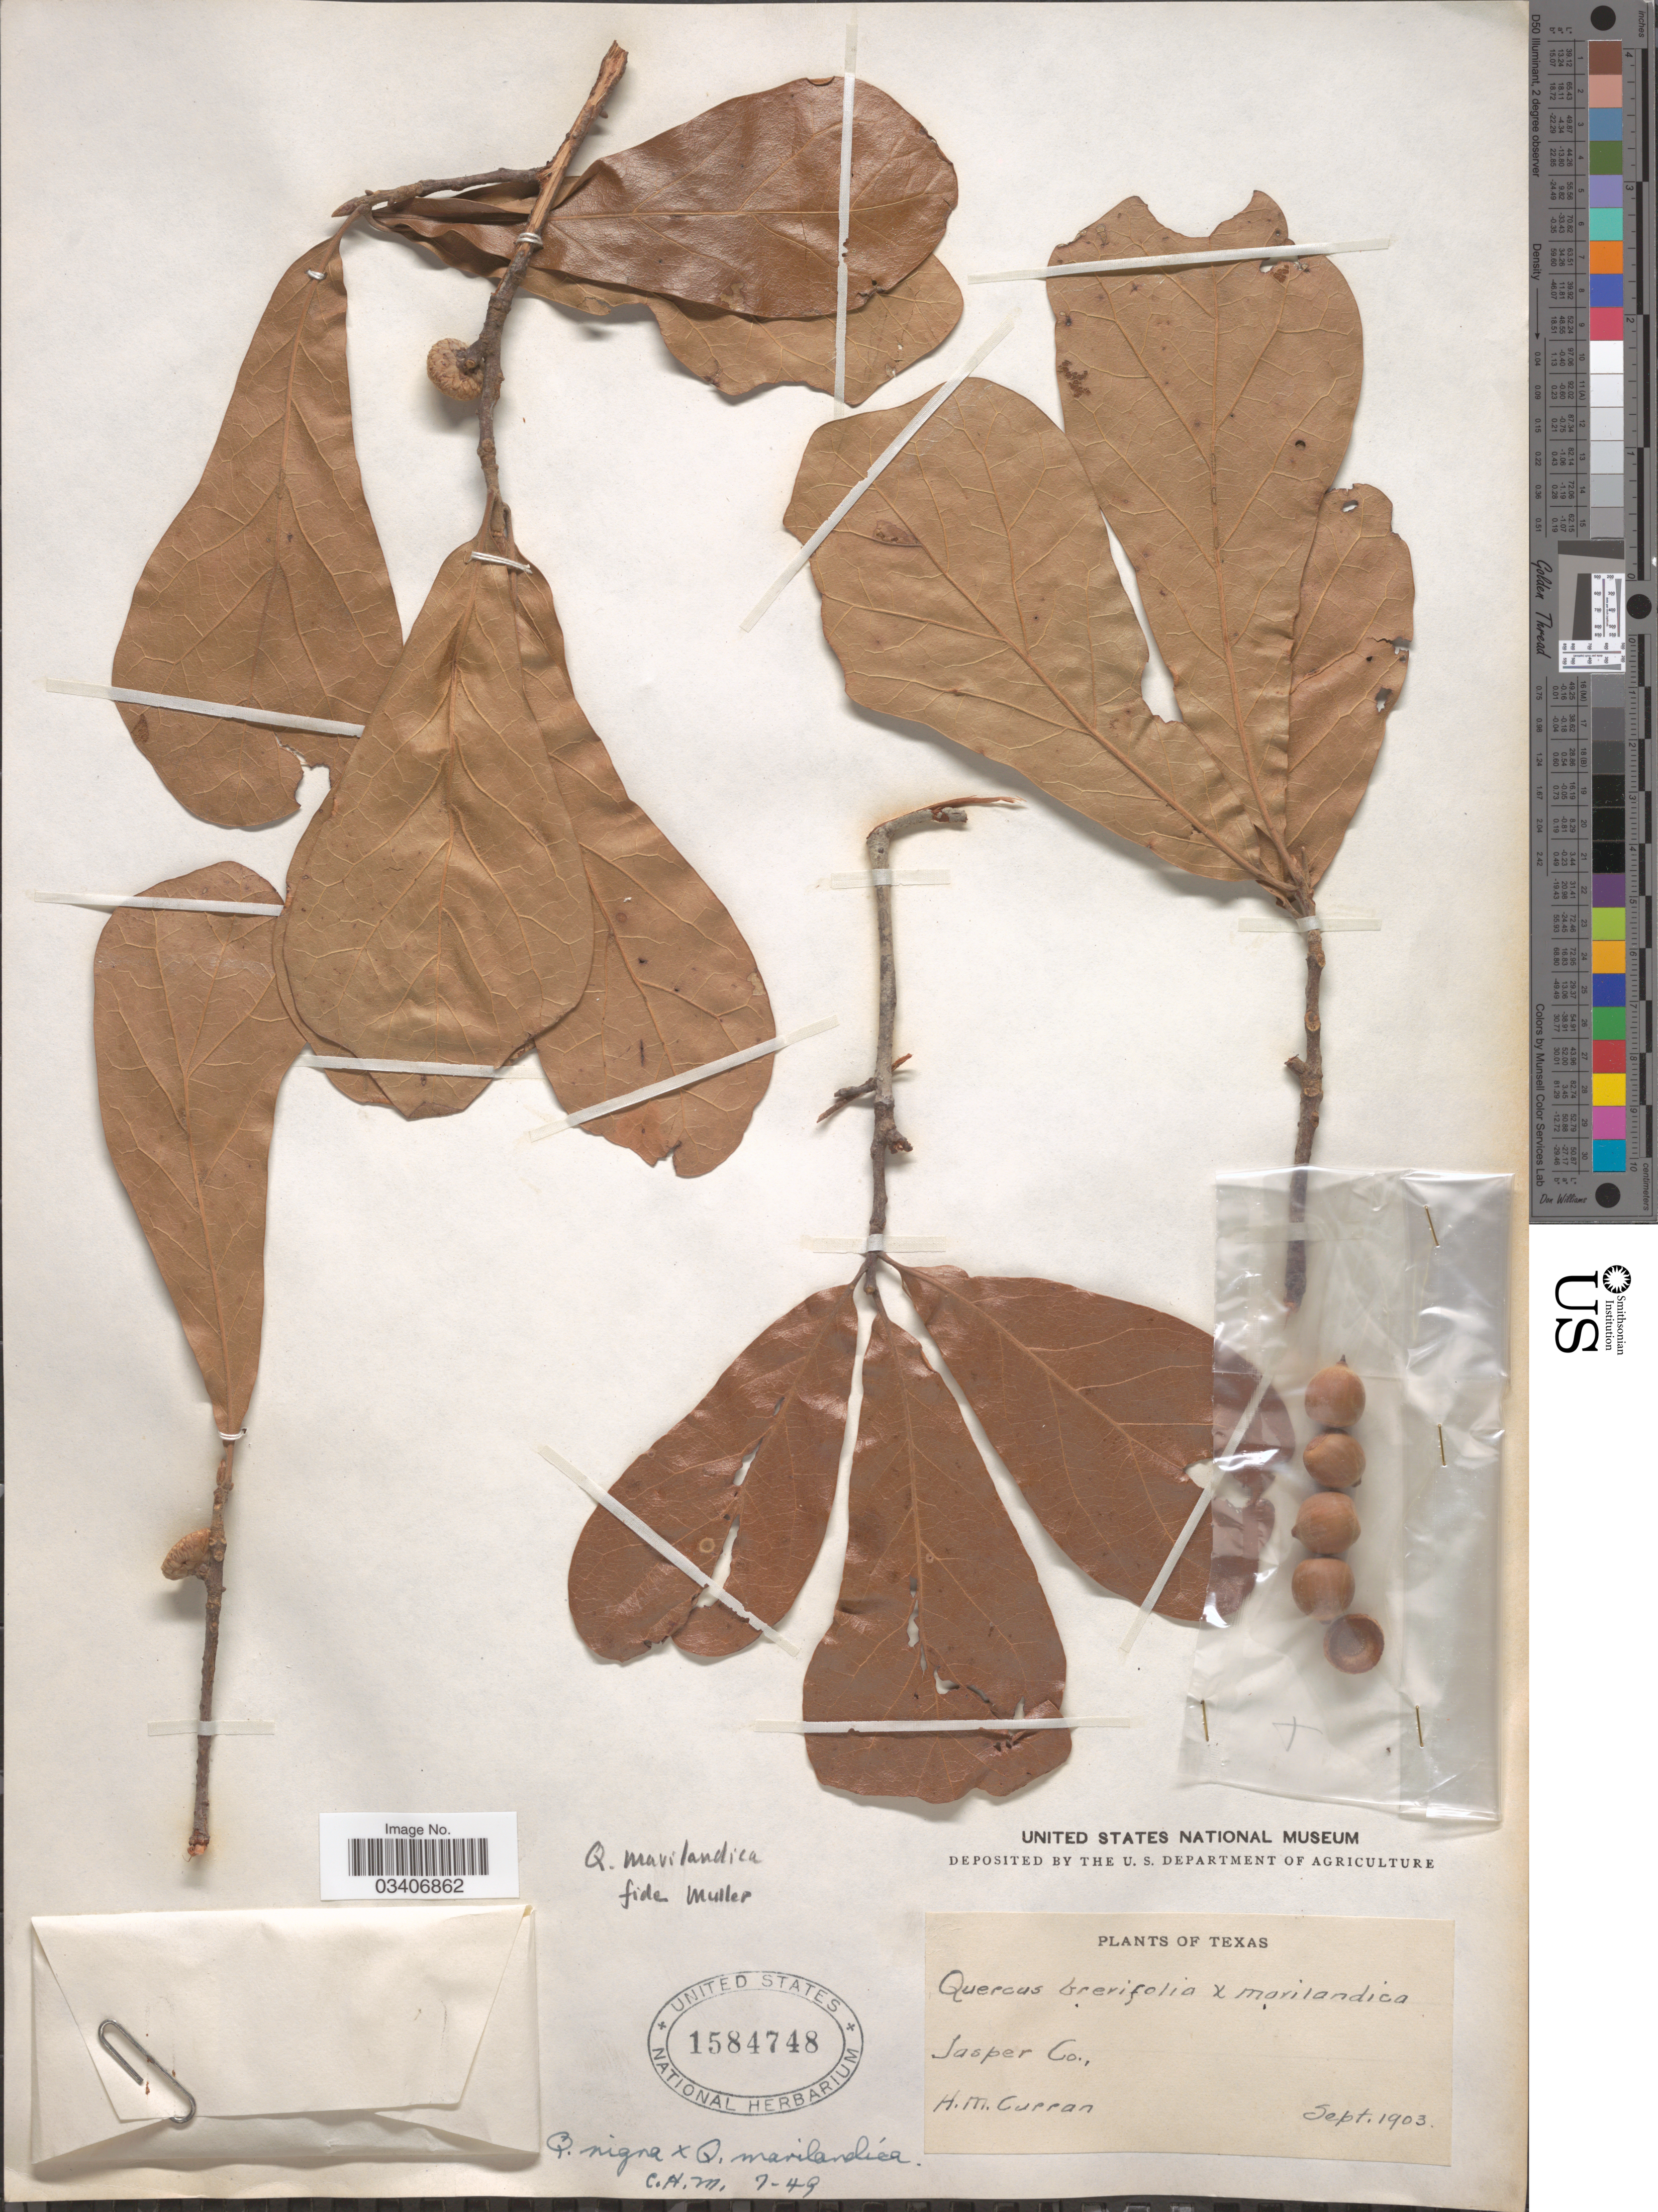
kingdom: Plantae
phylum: Tracheophyta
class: Magnoliopsida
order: Fagales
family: Fagaceae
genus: Quercus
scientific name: Quercus marilandica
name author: (L.) Münchh.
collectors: H. M. Curran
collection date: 1903-09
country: United States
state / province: Texas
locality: Jasper Co.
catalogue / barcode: US 1584748